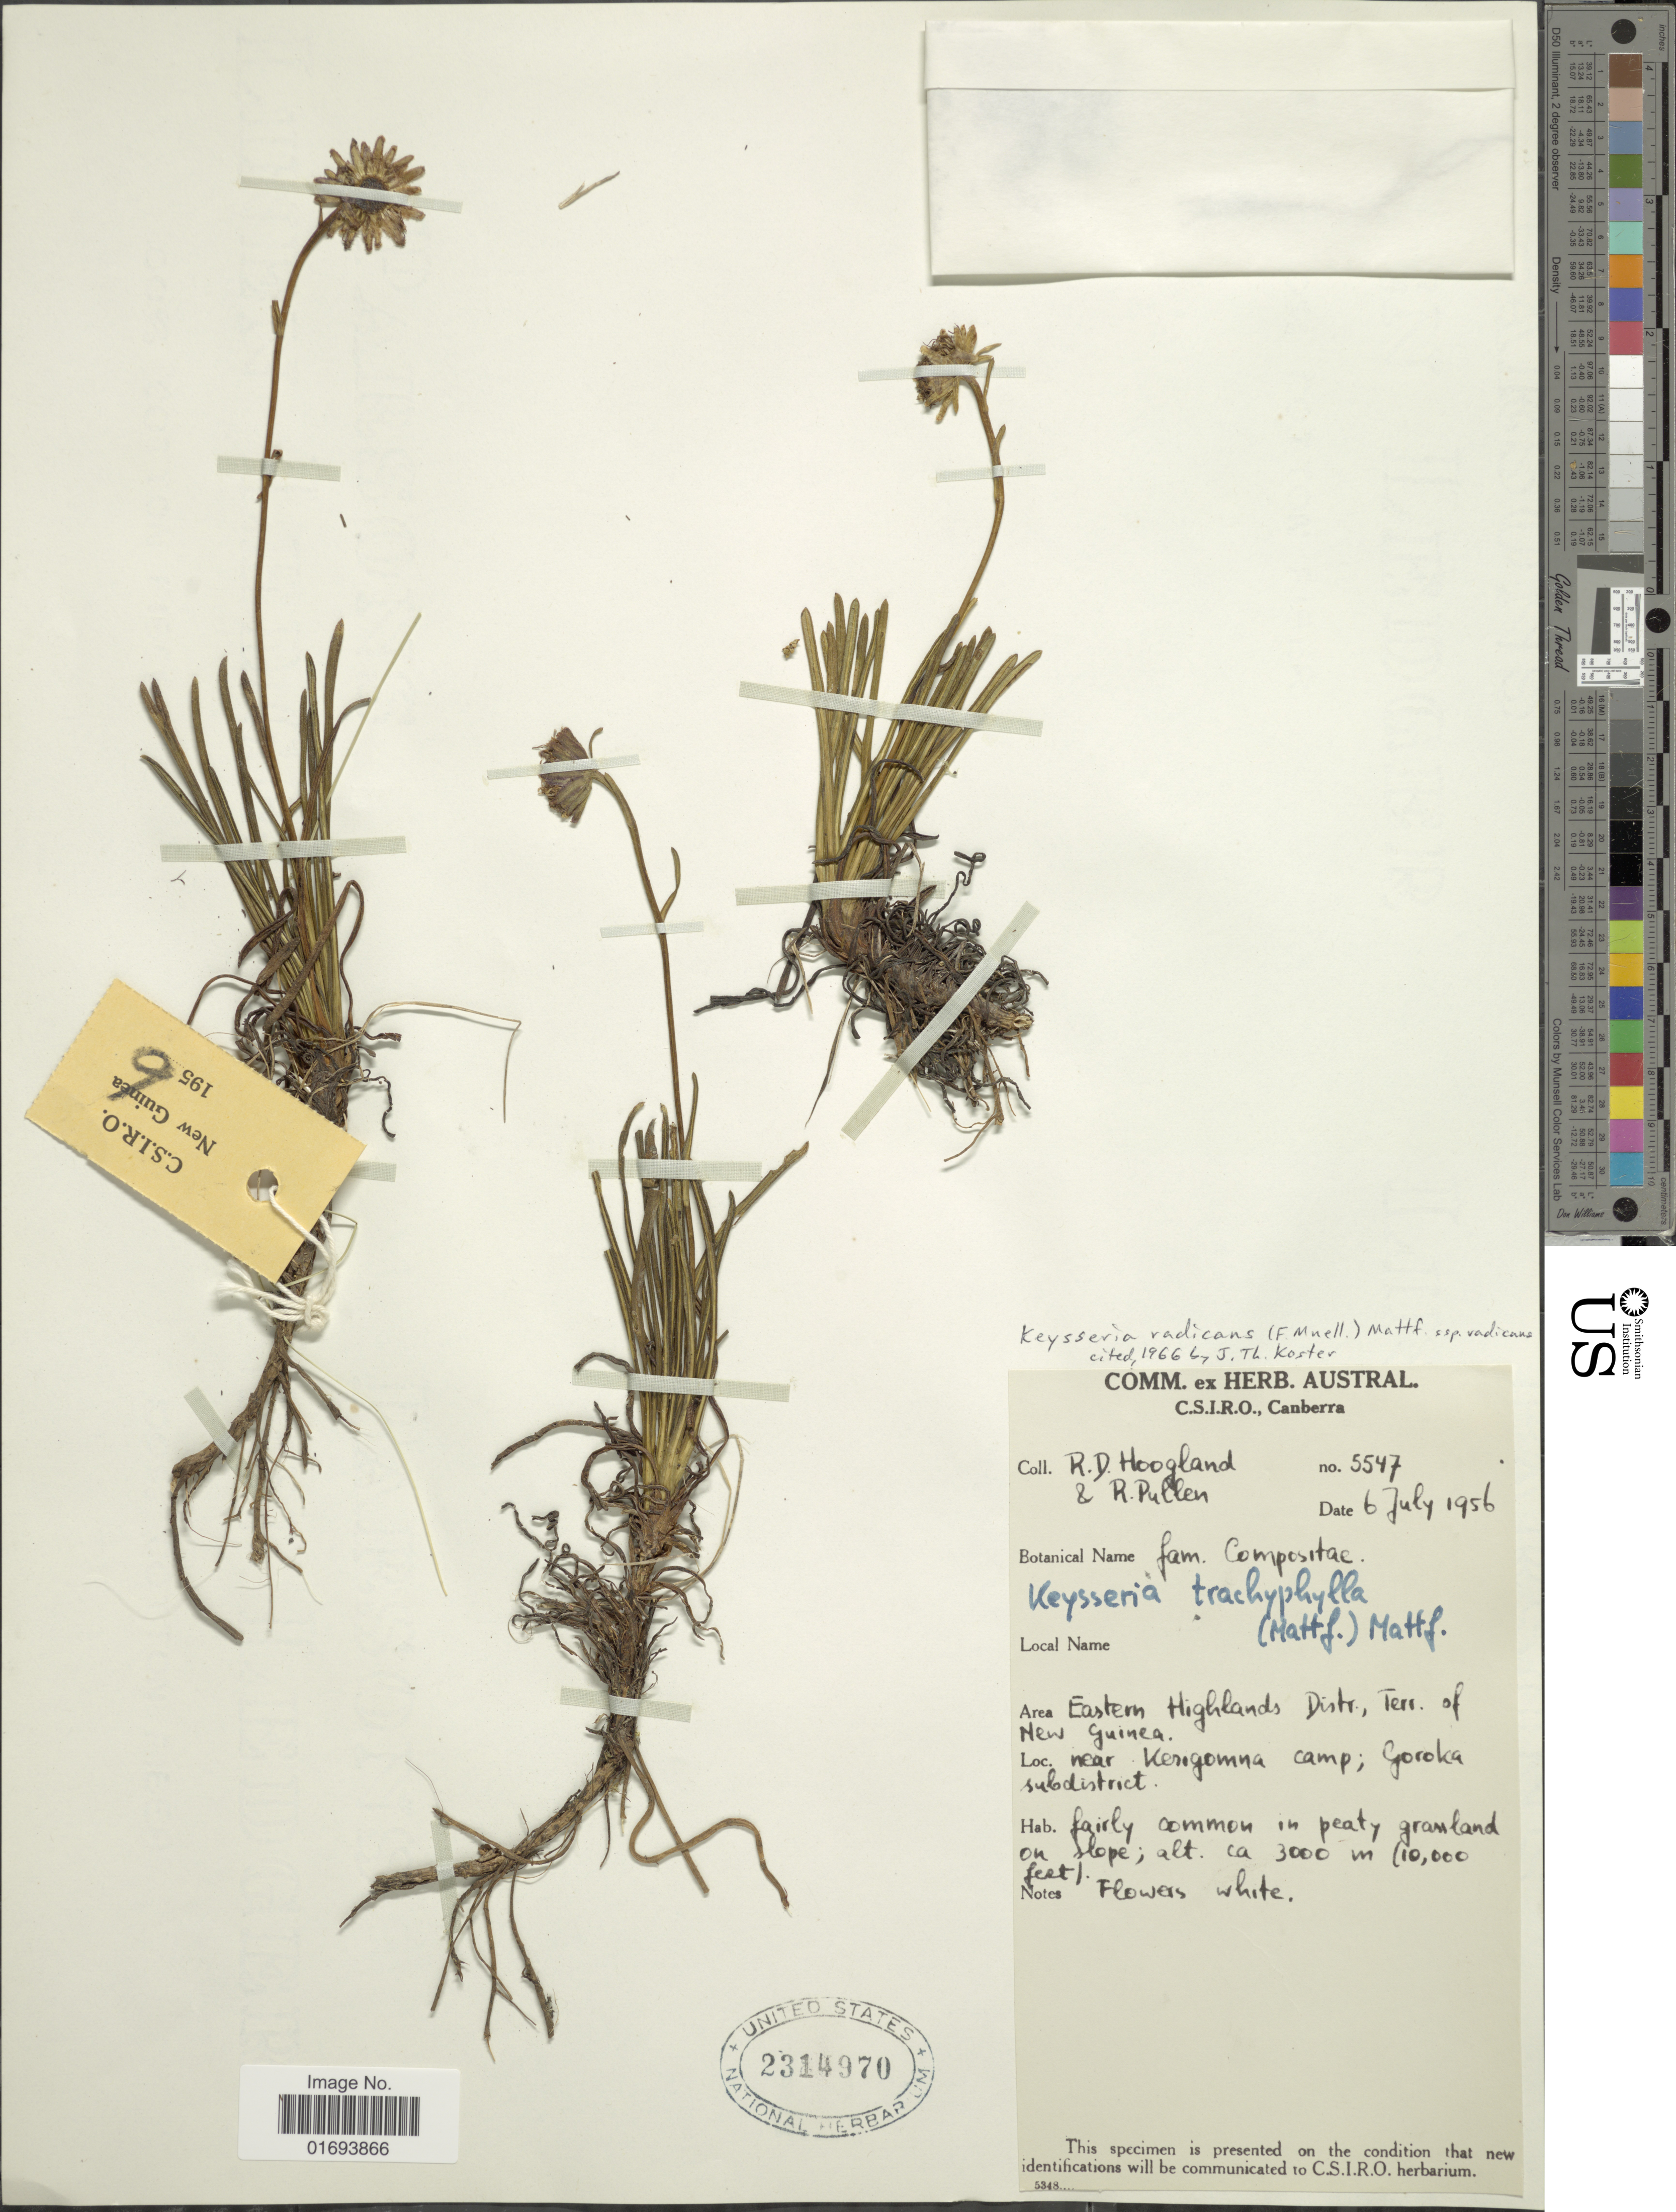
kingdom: Plantae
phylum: Tracheophyta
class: Magnoliopsida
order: Asterales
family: Asteraceae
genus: Keysseria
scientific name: Keysseria radicans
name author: (F. Muell.) Mattf.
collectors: R. D. Hoogland & R. Pullen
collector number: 5547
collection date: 1956-07-06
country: Papua New Guinea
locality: Eastern Highlands Distr., Terr of New Guinea. near Kengomna camp; Goroka Subdistrict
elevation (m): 3000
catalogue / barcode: US 2314970